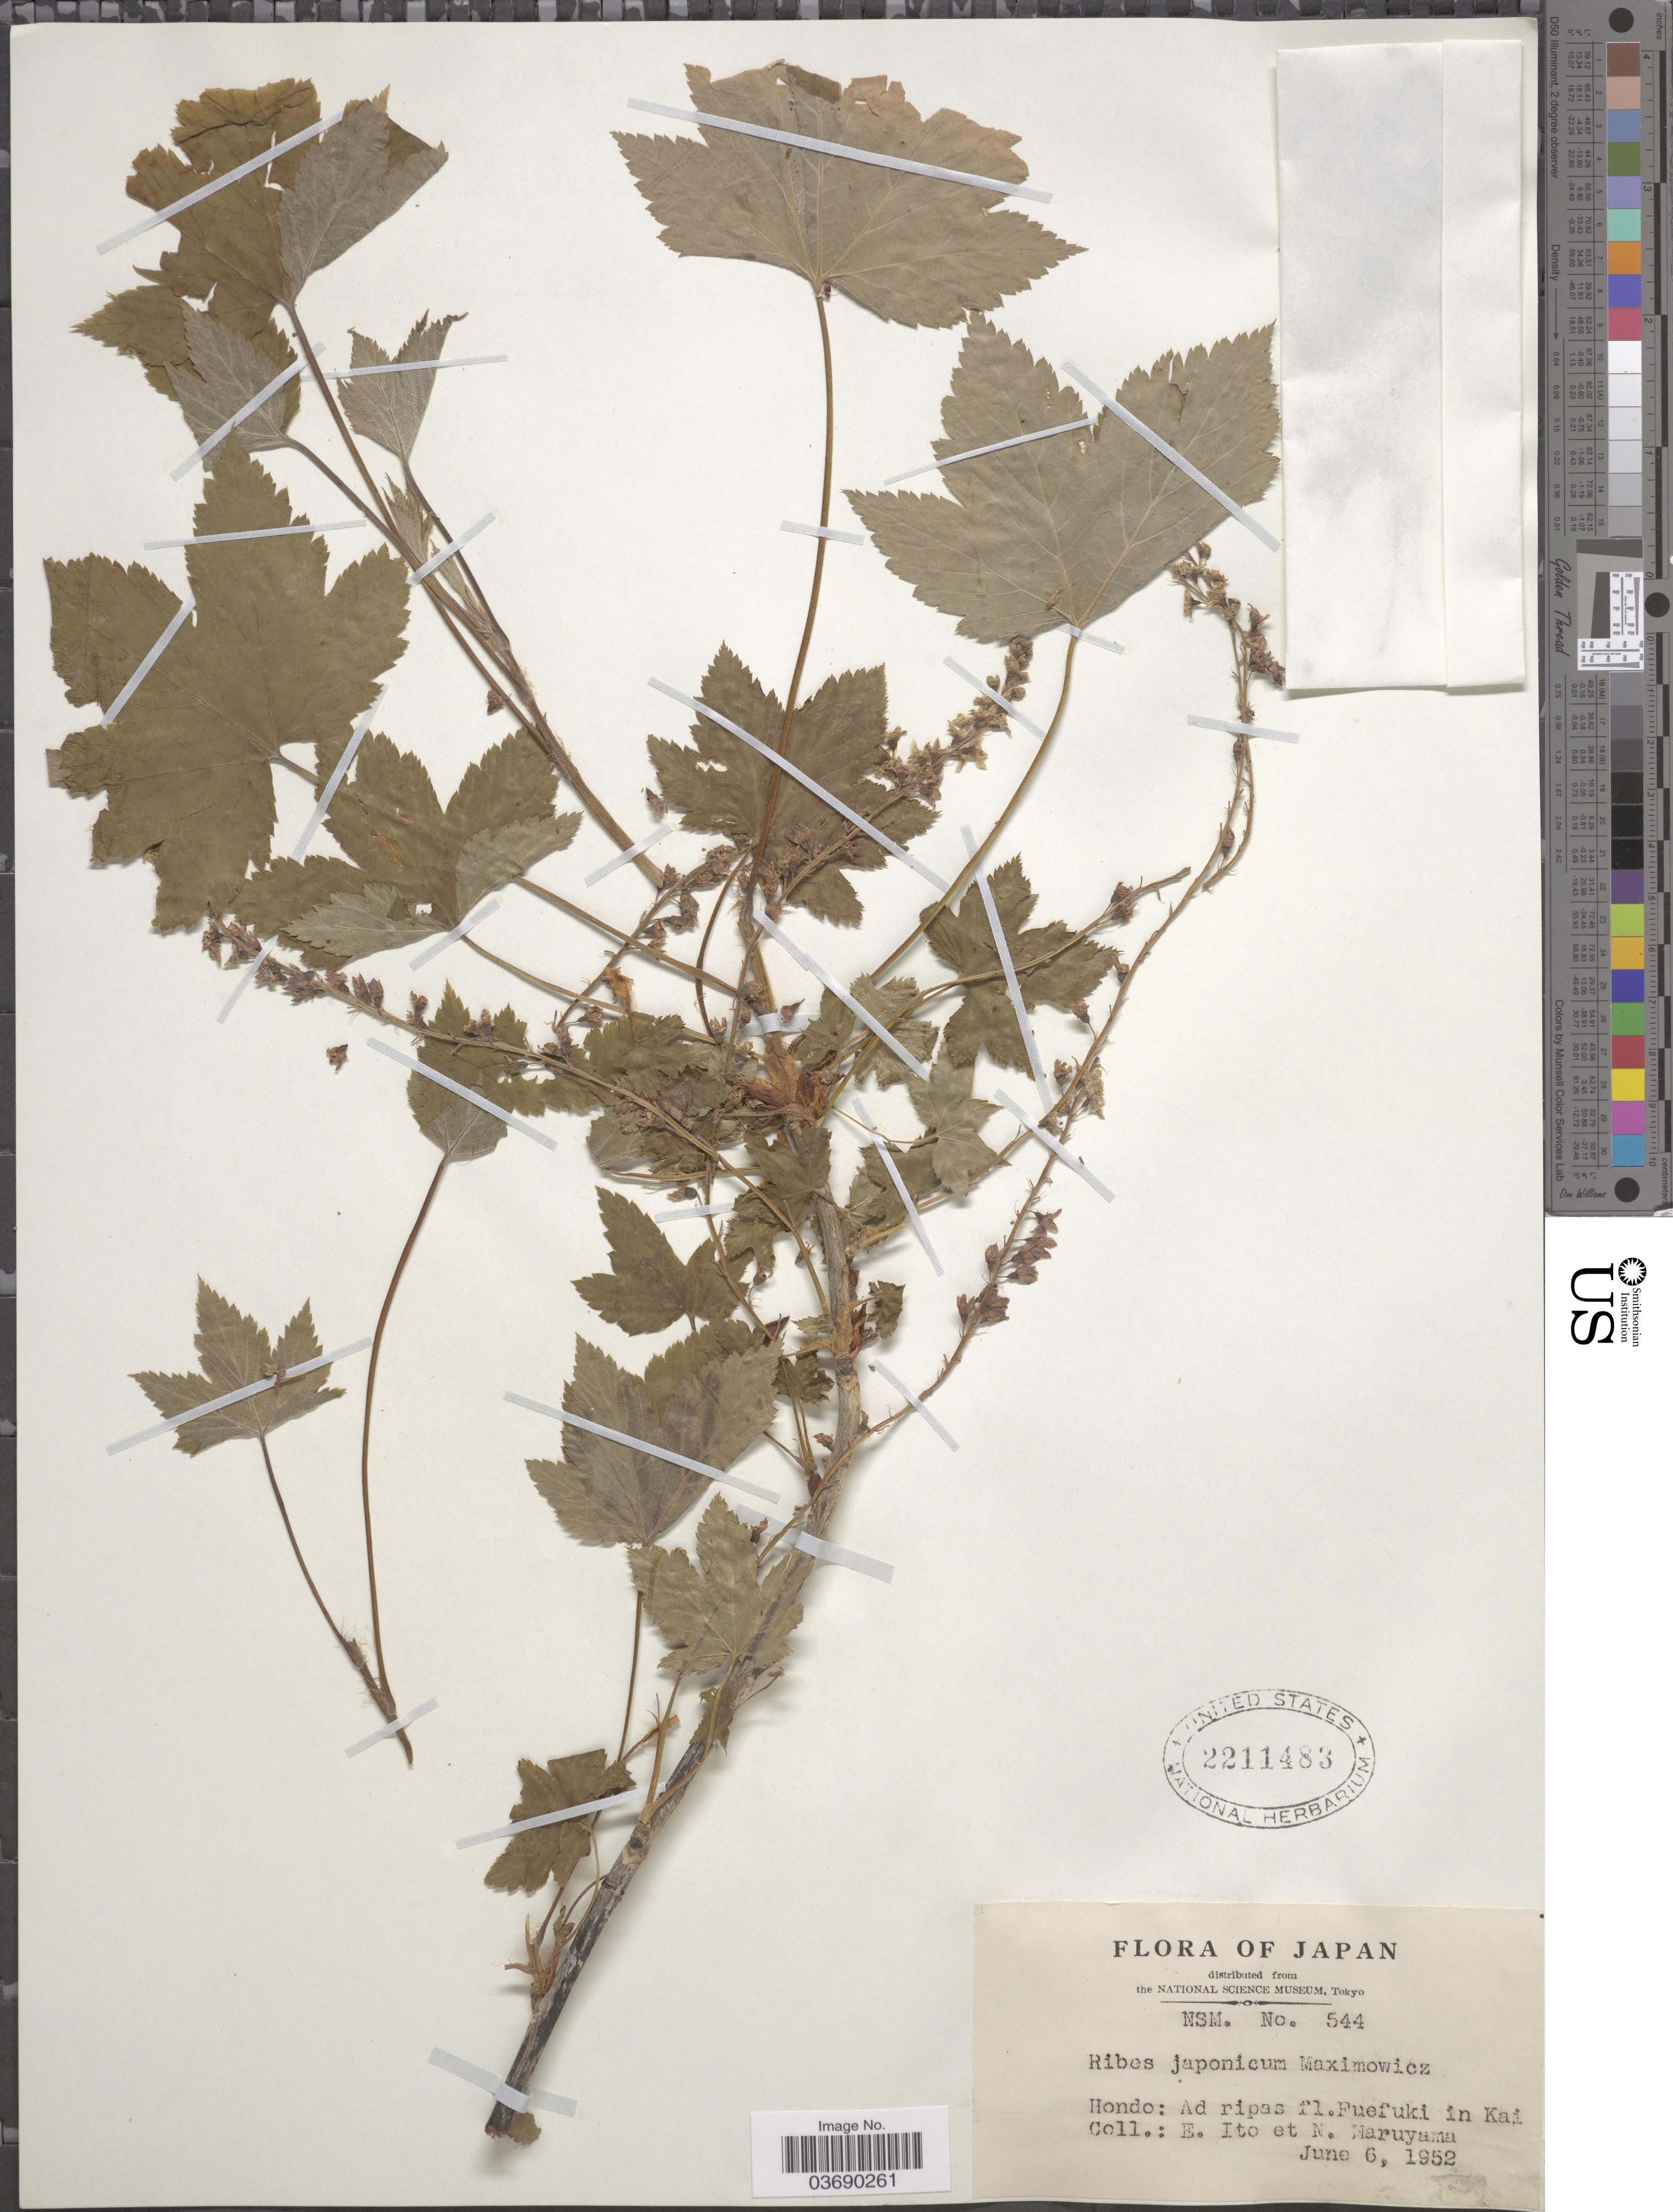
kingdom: Plantae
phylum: Tracheophyta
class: Magnoliopsida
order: Saxifragales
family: Grossulariaceae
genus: Ribes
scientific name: Ribes japonicum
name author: Maxim.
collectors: E. Ito & N. Maruyama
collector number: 544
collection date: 1952-06-06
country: Japan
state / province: Tokyo, Federal City of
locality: Hondo: Ad ripas fl.Fuefuki in Kai.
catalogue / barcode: US 2211483